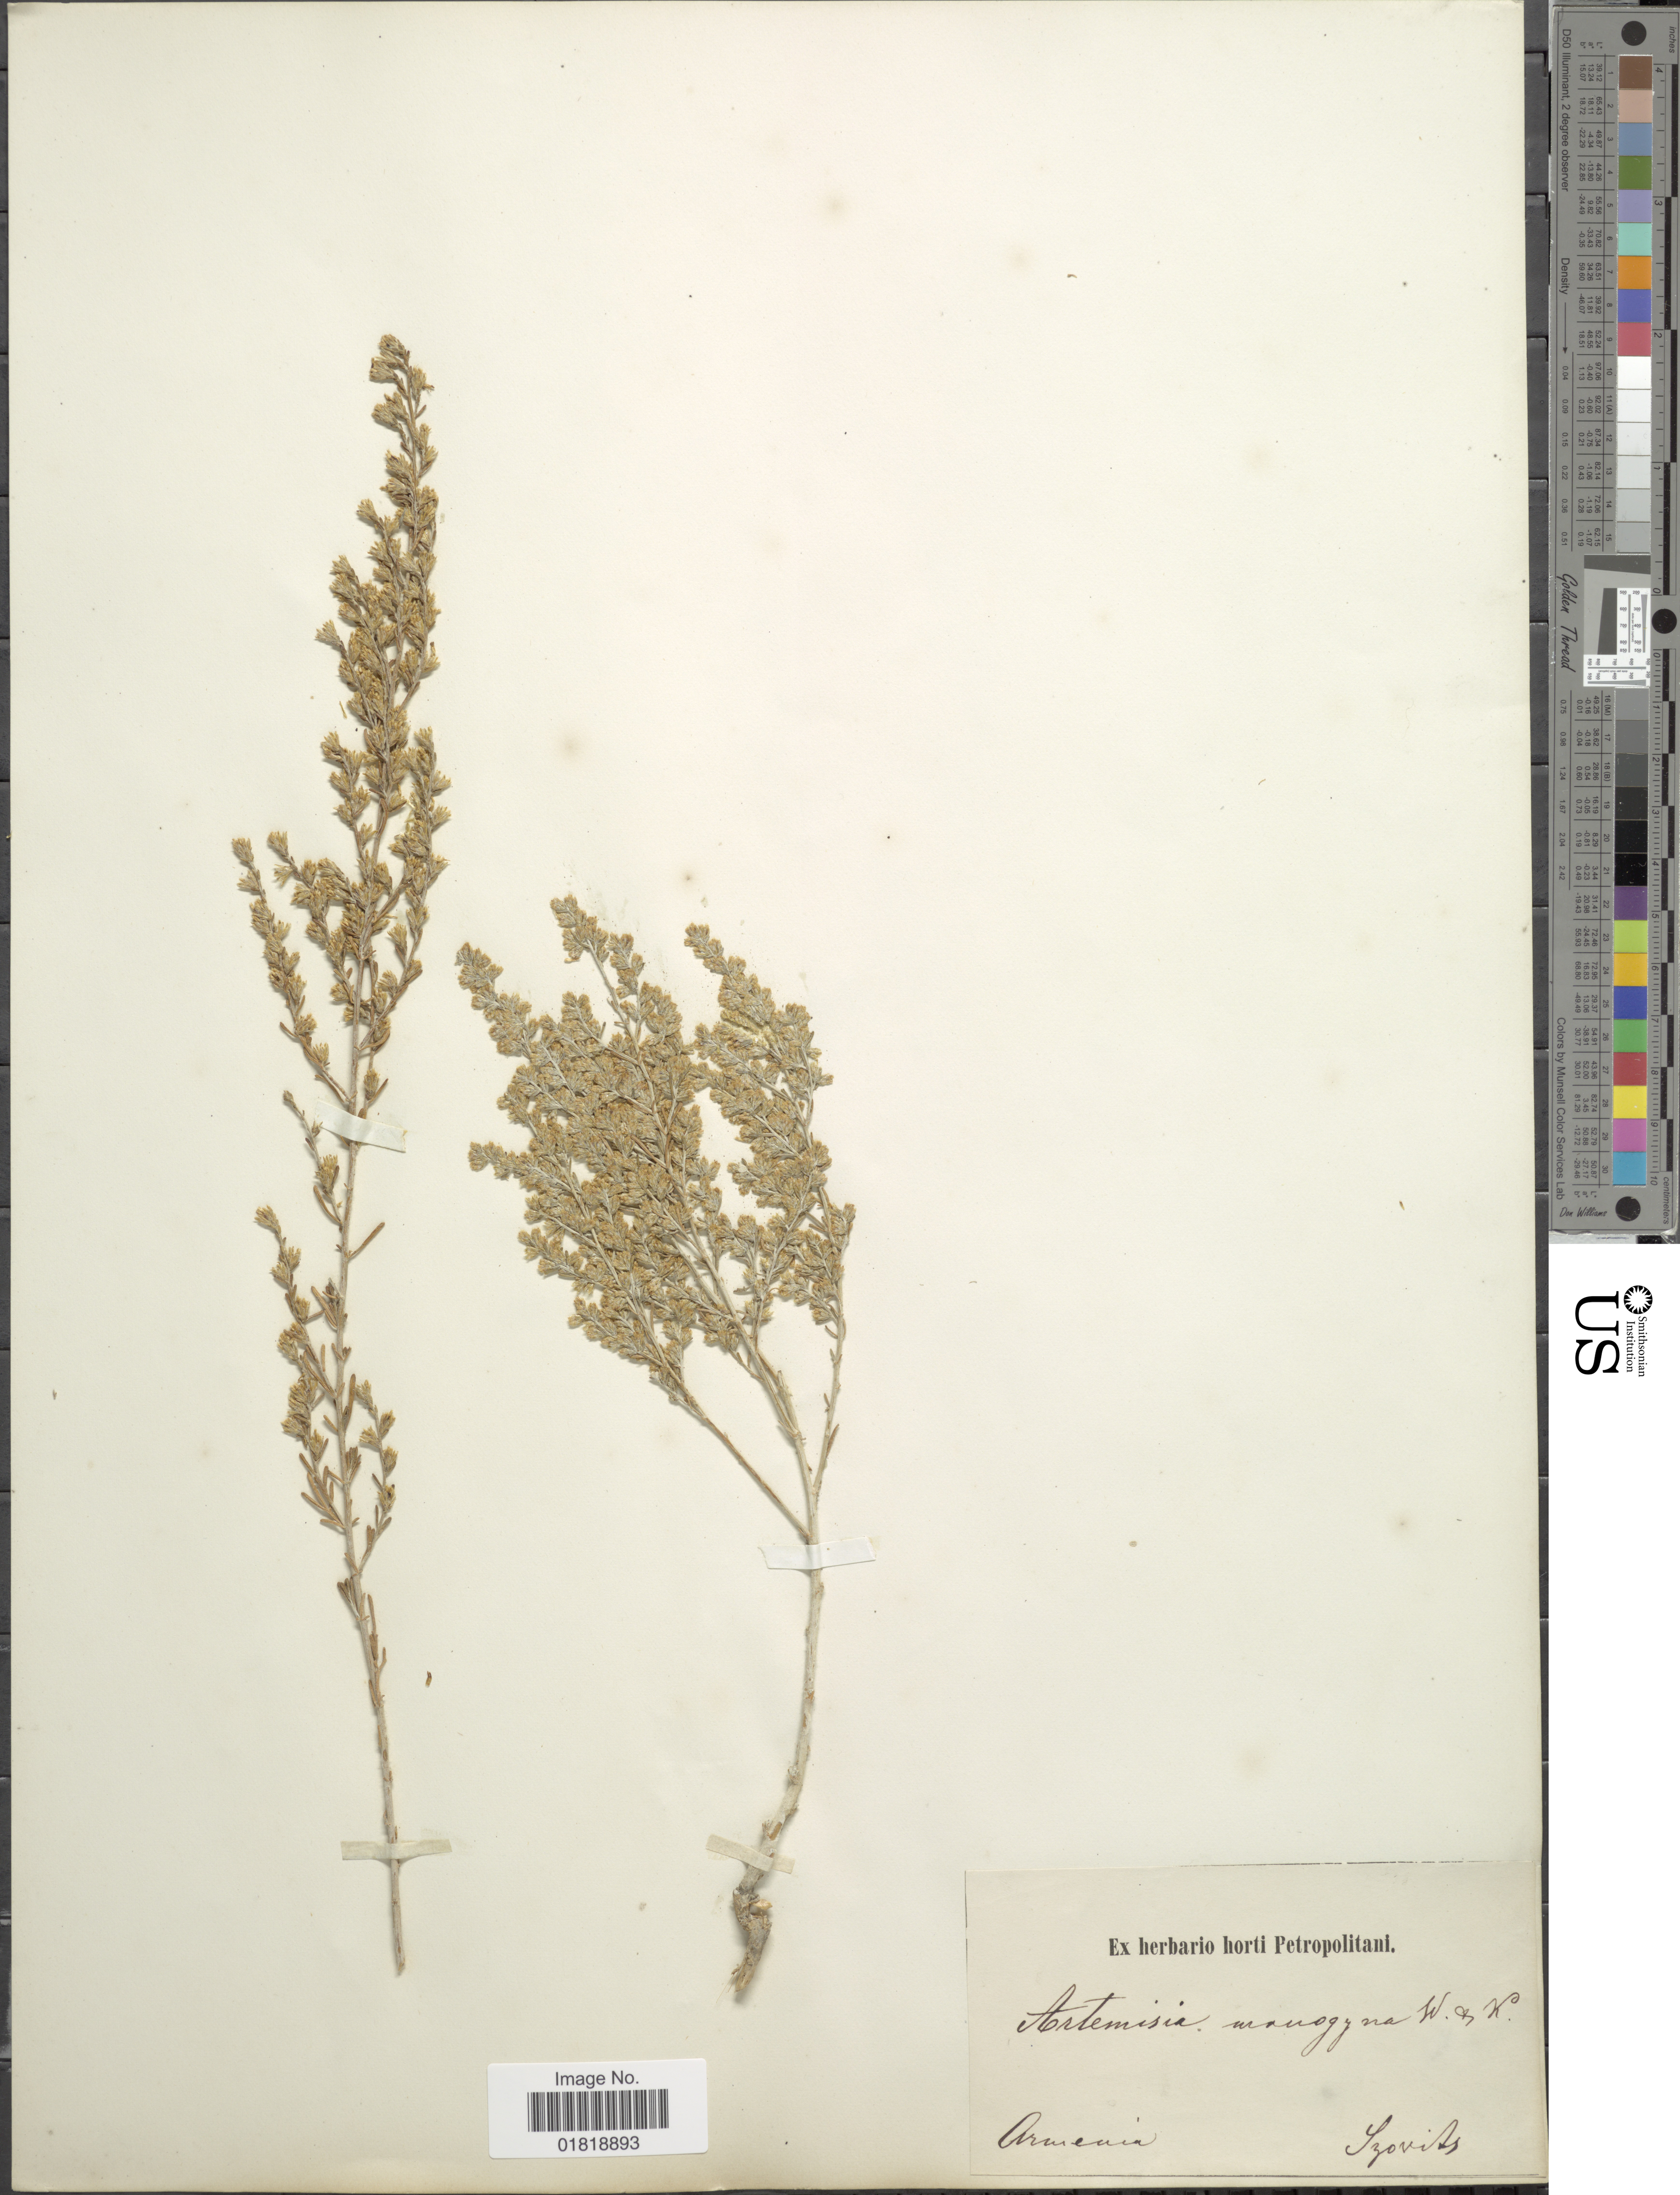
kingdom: Plantae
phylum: Tracheophyta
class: Magnoliopsida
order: Asterales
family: Asteraceae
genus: Artemisia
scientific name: Artemisia monogyna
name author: Poljakov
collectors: J. Szovits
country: Armenia